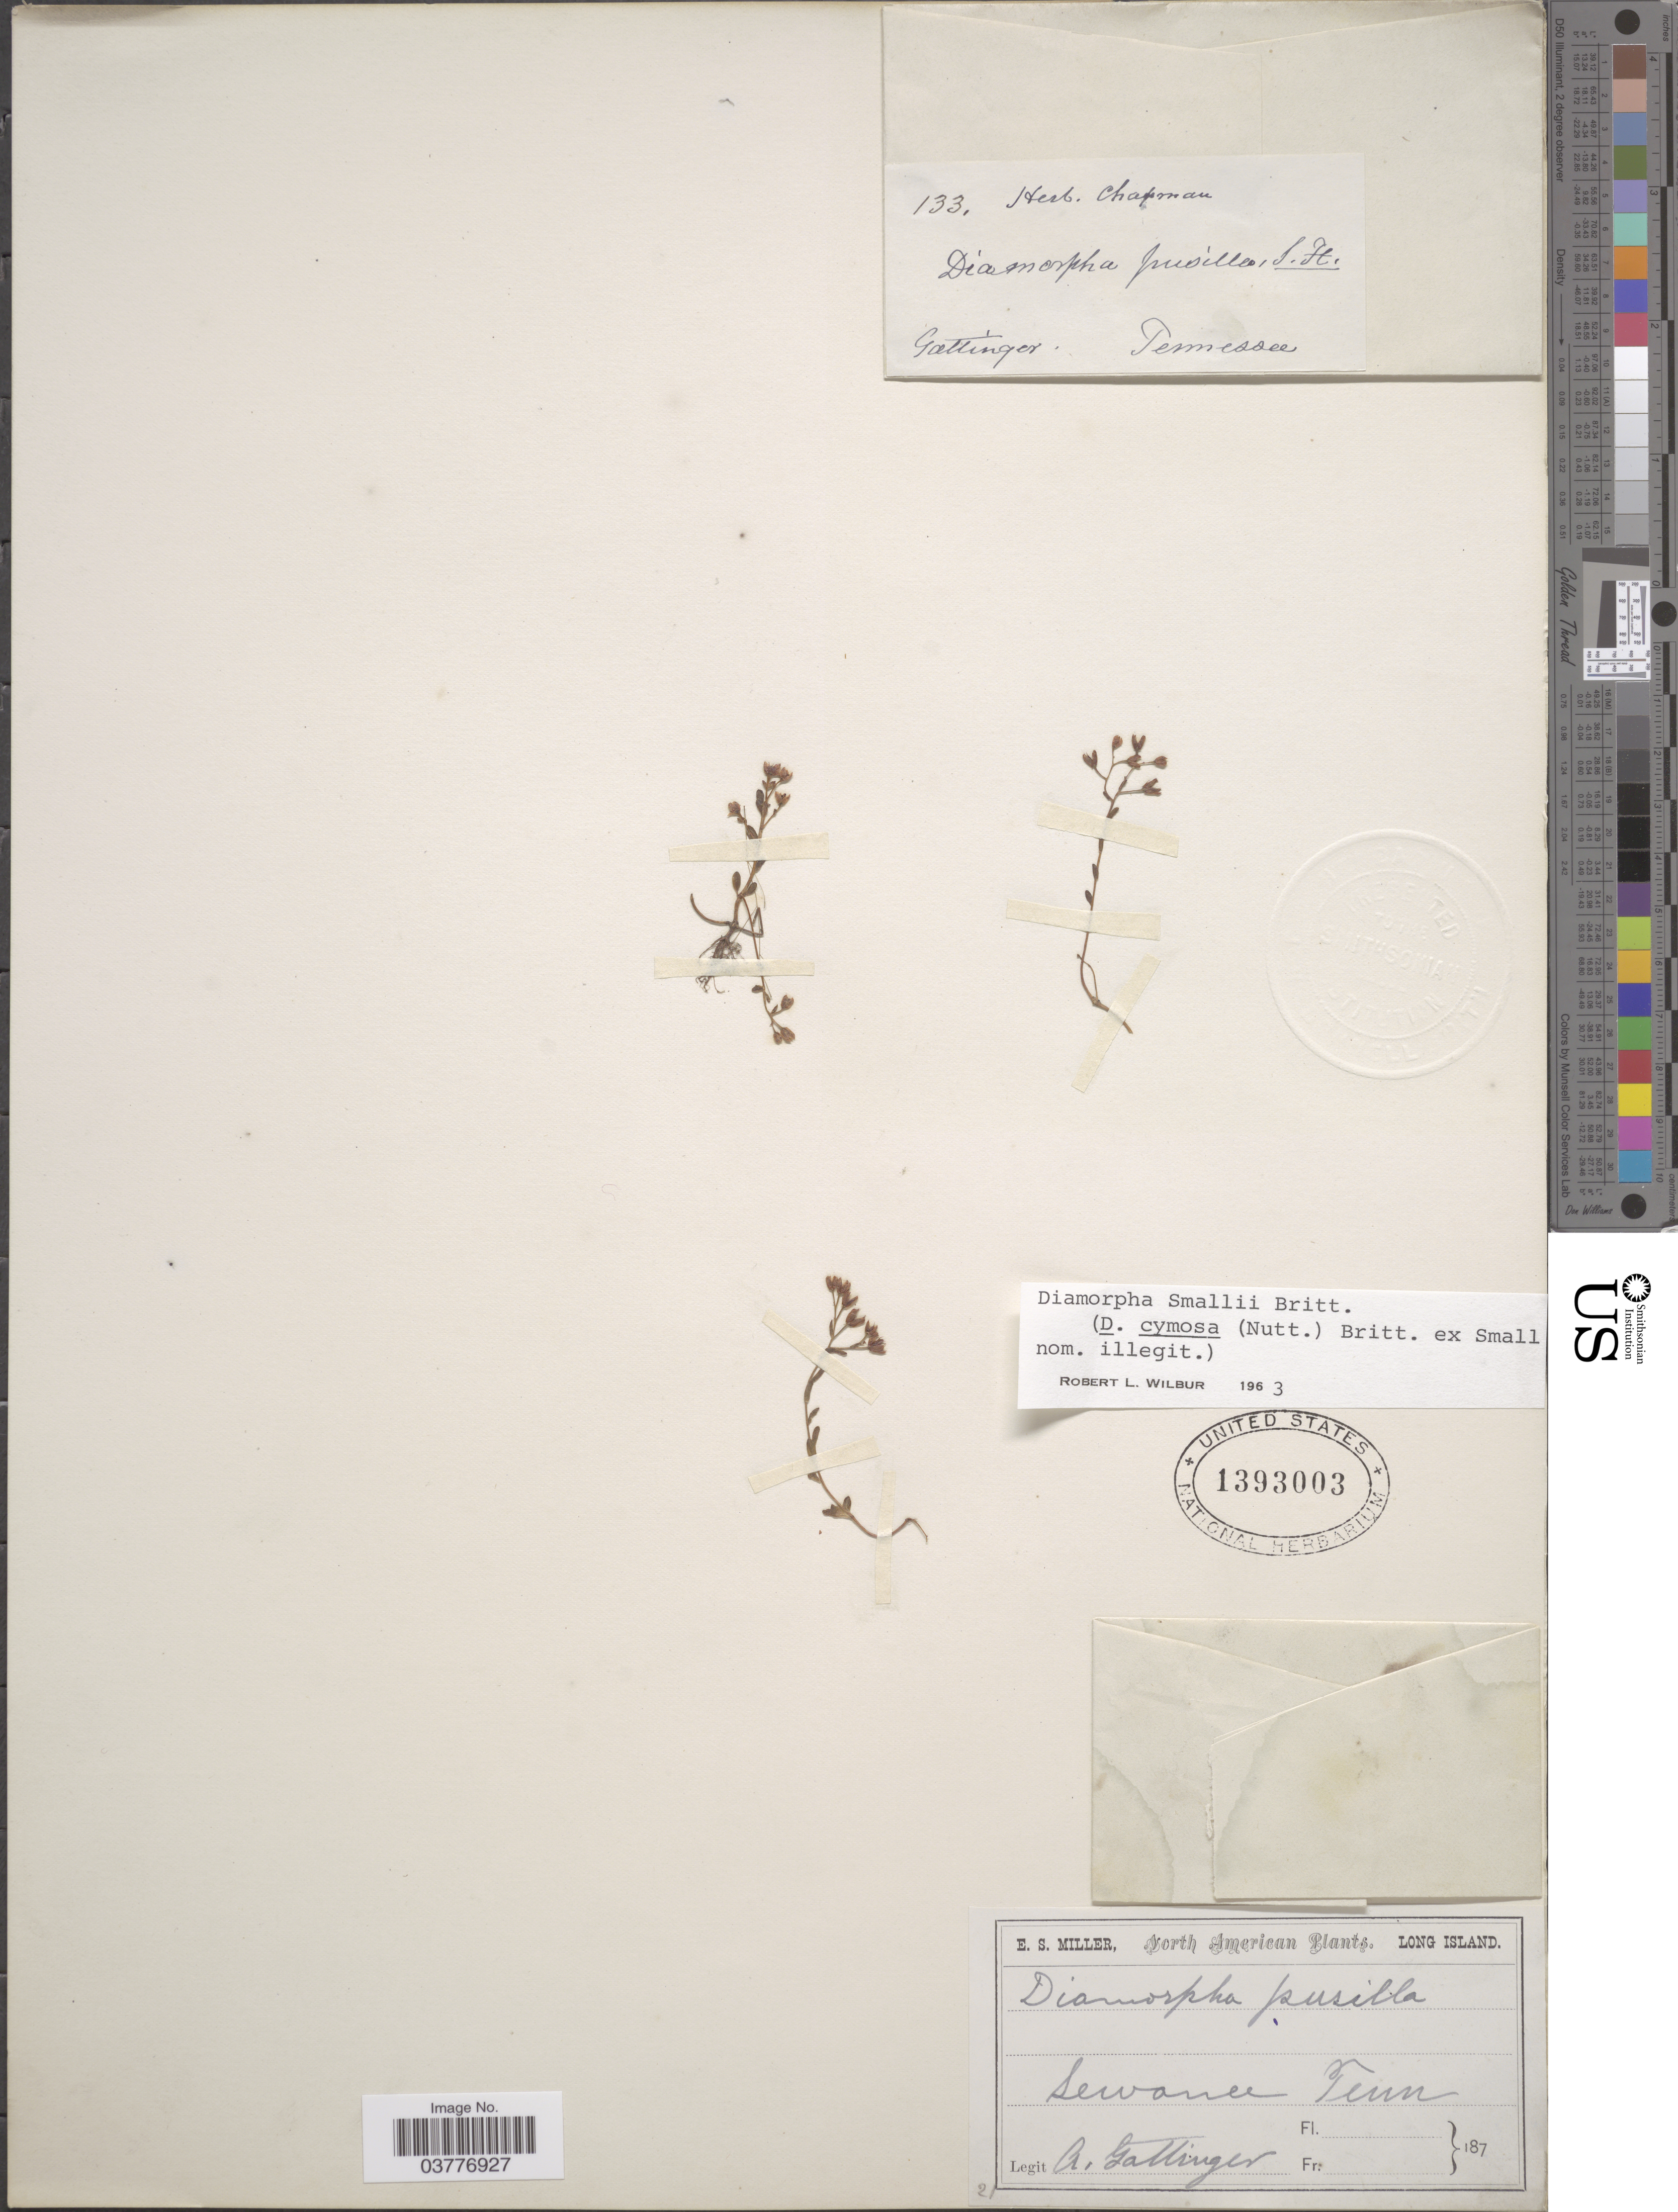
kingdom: Plantae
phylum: Tracheophyta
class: Magnoliopsida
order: Saxifragales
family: Crassulaceae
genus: Sedum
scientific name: Sedum smallii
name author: (Britton) H.E. Ahles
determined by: Strong, Mark T., (BOT), Smithsonian Institution - National Museum of Natural History (UNITED STATES)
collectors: Gattinger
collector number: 133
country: United States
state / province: Tennessee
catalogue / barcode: US 1393003-2